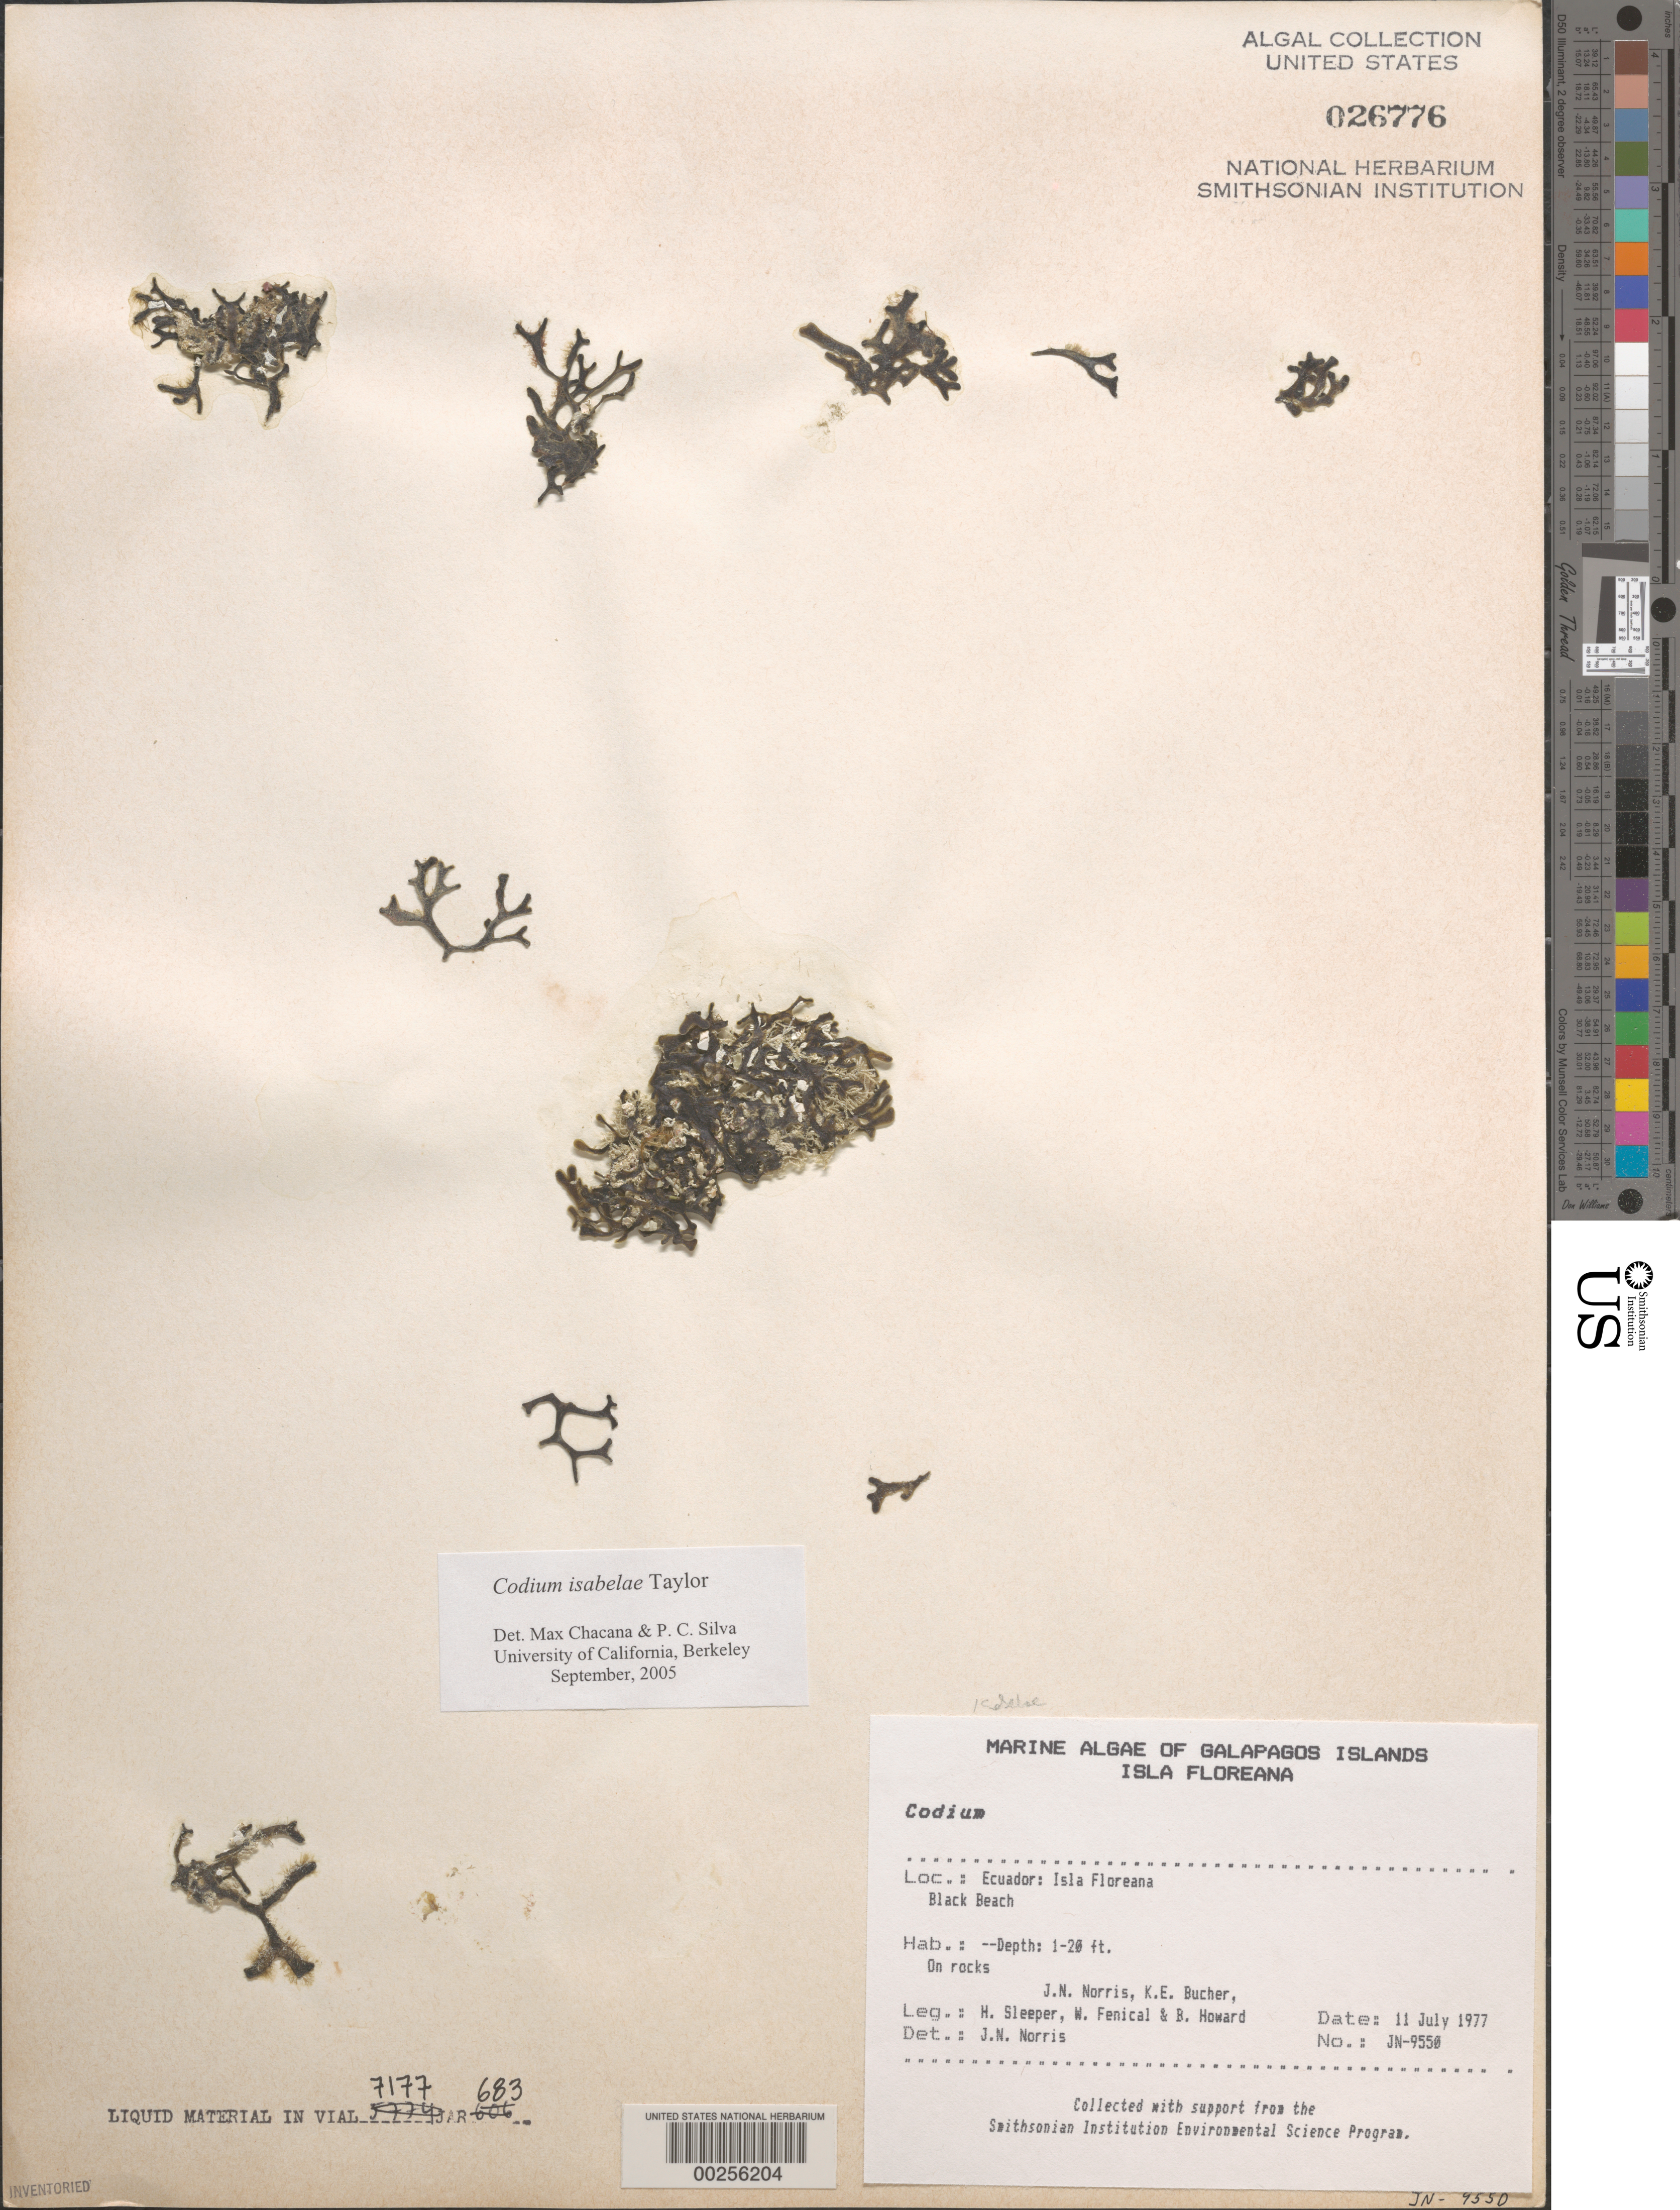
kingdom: Plantae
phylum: Chlorophyta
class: Ulvophyceae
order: Bryopsidales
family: Codiaceae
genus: Codium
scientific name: Codium isabelae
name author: W.R. Taylor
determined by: Chacana, M. E.; Silva, P. C.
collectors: J. N. Norris, K. E. Bucher, Sleeper. H., W. Fenical & B. Howard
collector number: JN-9550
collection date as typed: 11 Jul 1977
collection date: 1977-07-11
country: Ecuador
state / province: Colón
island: Floreana [Charles, Santa Maria]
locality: Black Beach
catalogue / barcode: US 26776